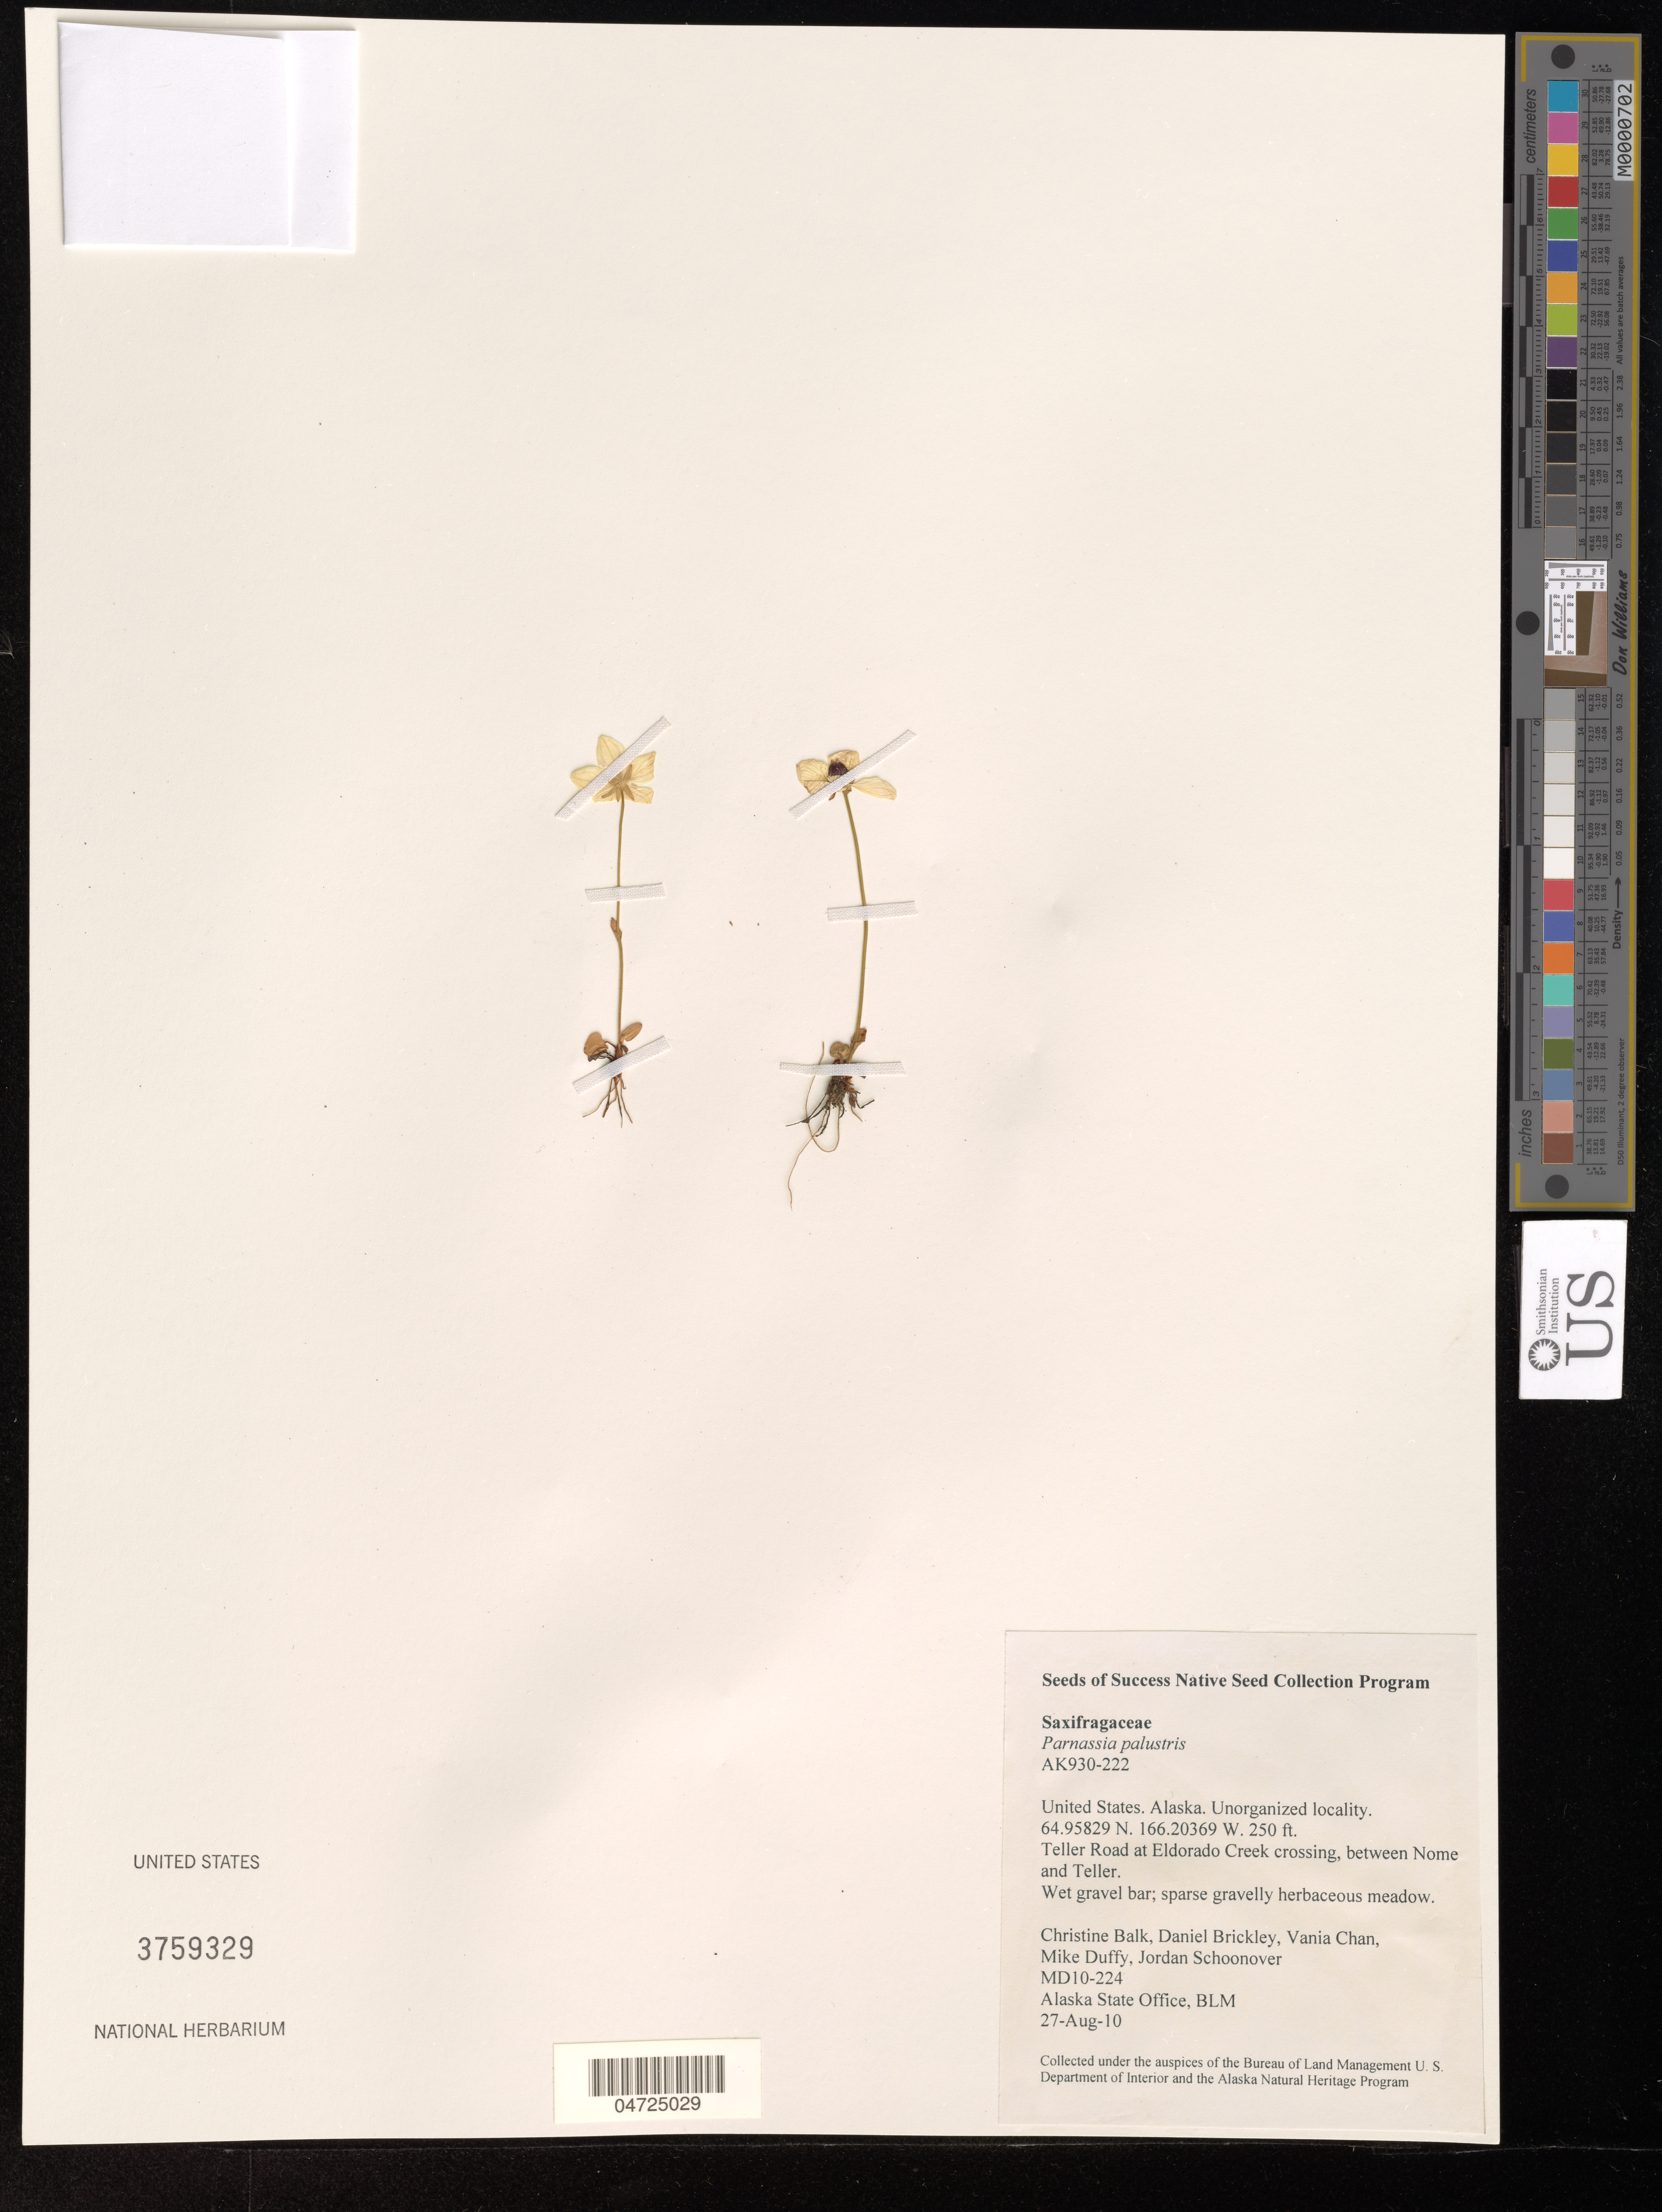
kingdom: Plantae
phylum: Tracheophyta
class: Magnoliopsida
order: Celastrales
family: Parnassiaceae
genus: Parnassia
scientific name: Parnassia palustris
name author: L.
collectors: C. Balk, D. Brickley, V. Chan & M. Duffy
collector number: MD10-224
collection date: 2010-08-27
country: United States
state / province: Alaska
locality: Teller Road at Eldorado Creek crossing, between Nome and Teller.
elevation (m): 76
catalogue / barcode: US 3759329